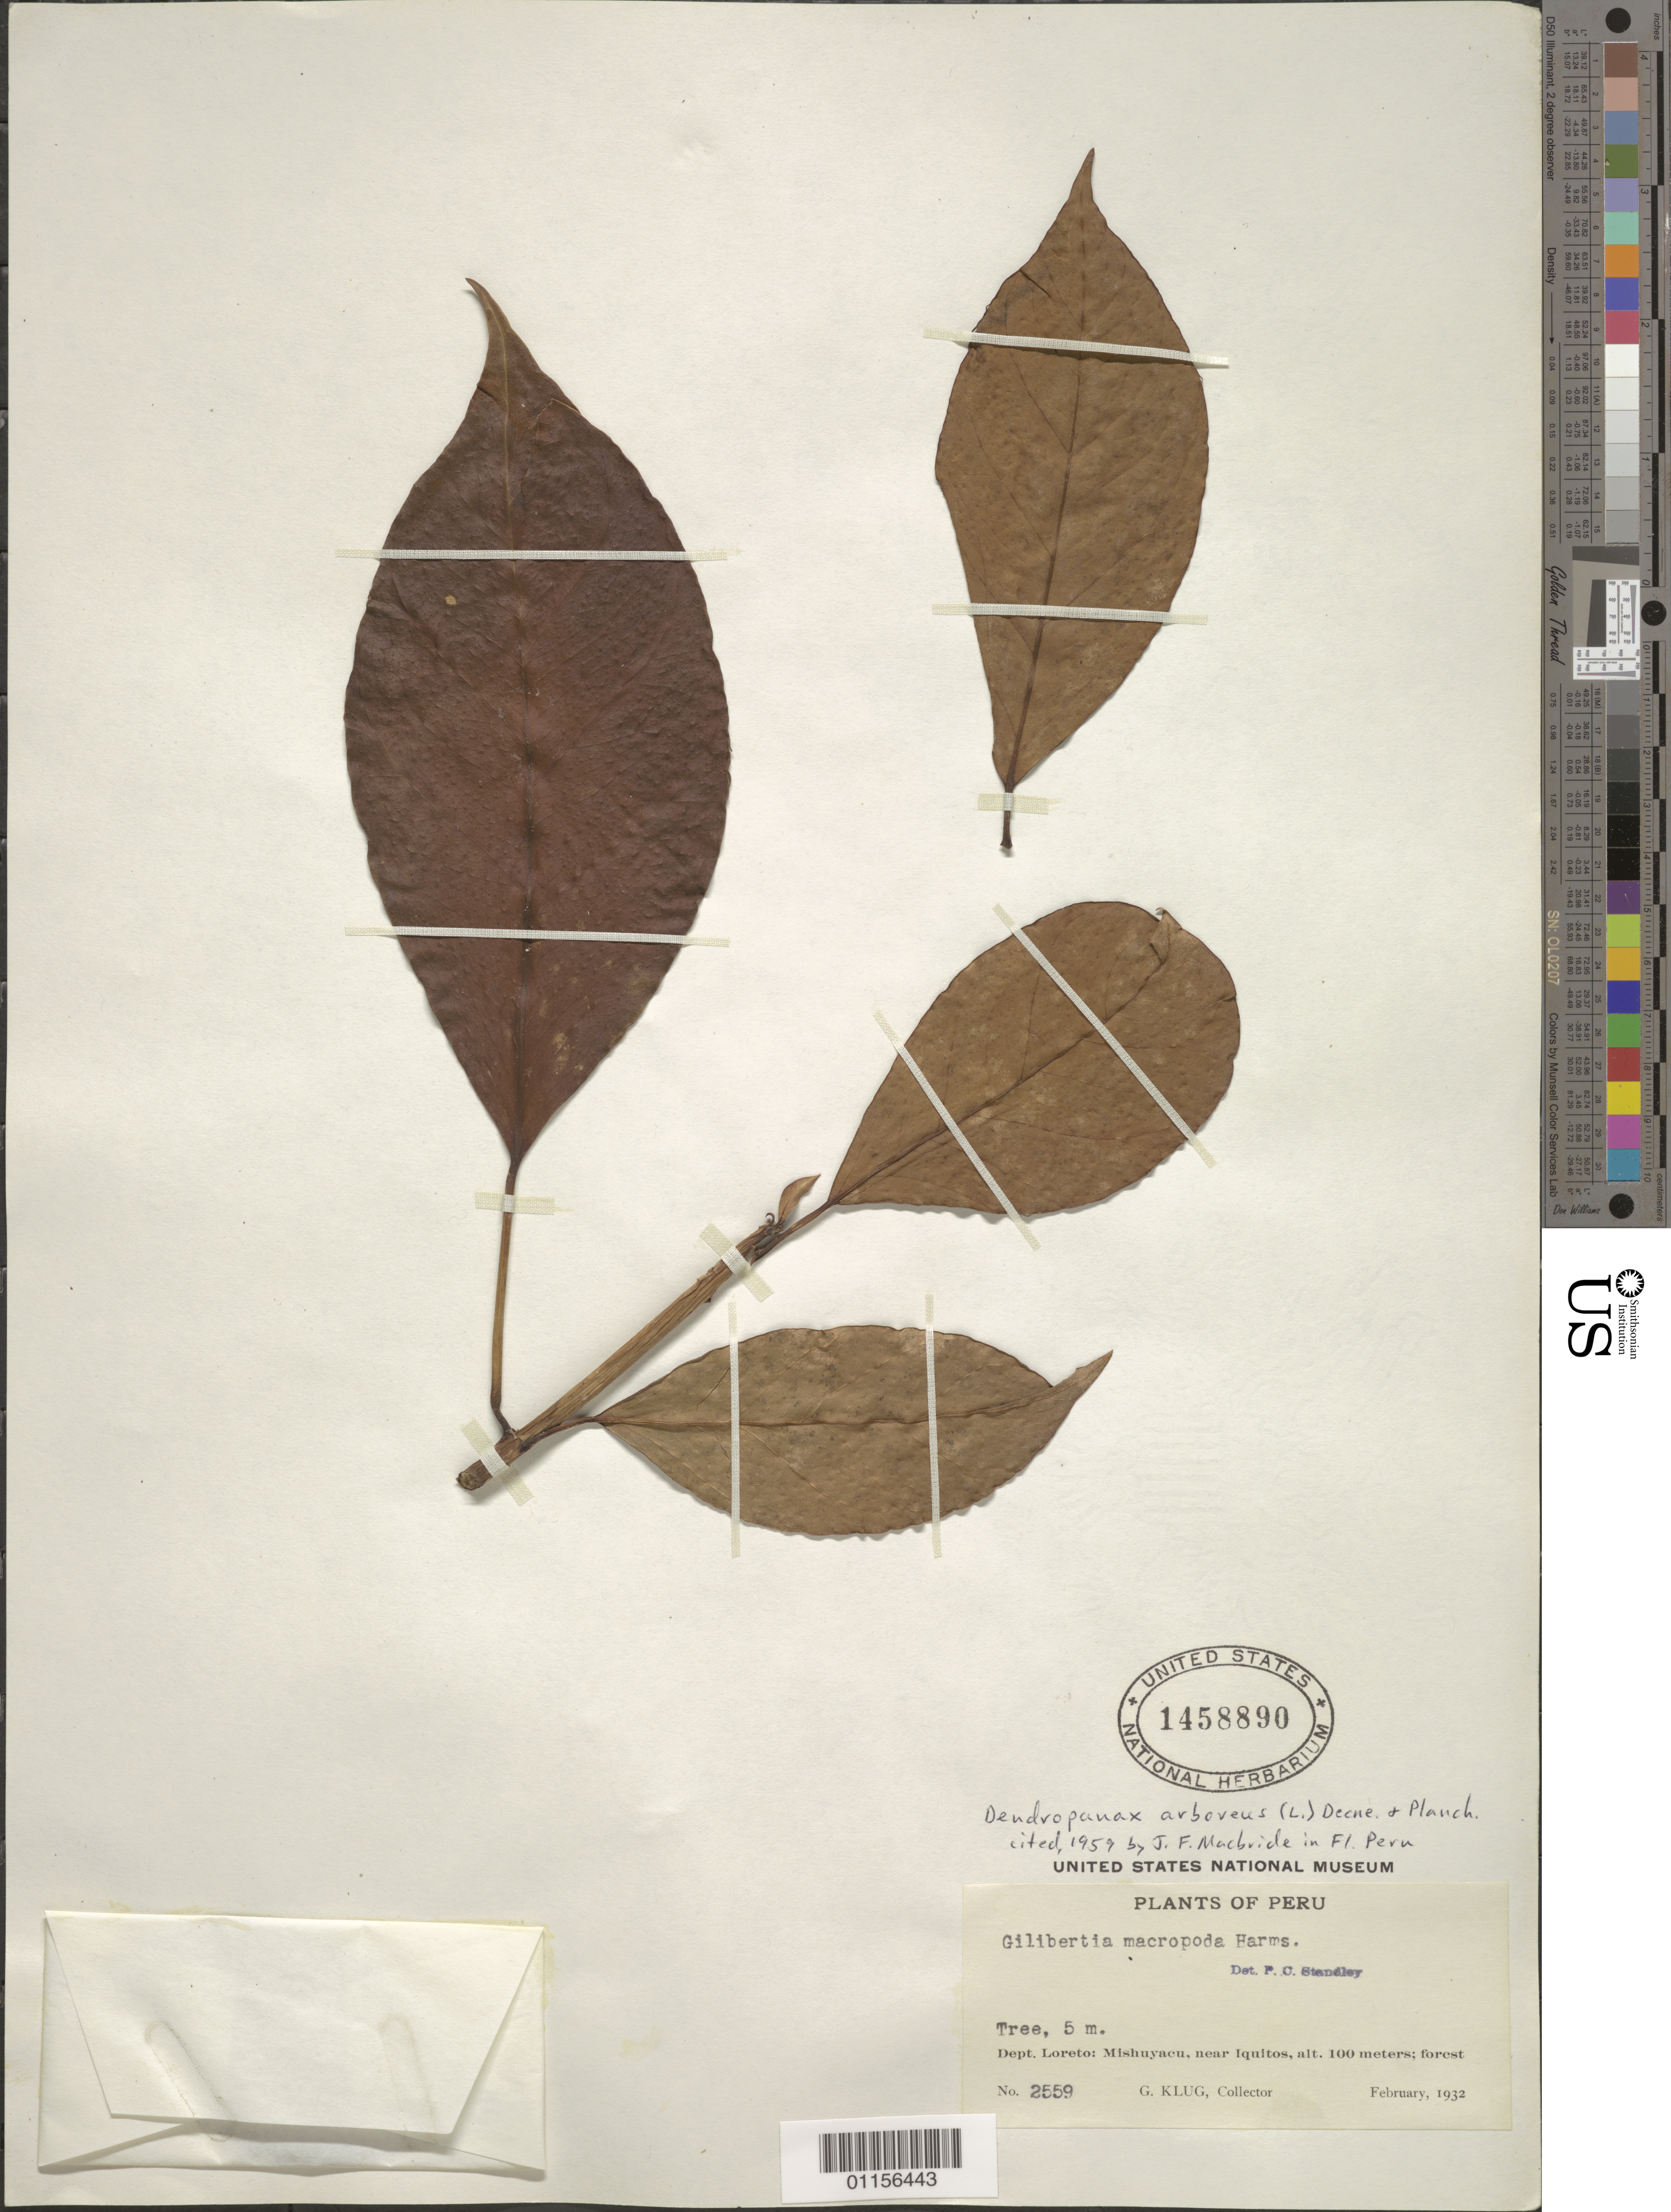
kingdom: Plantae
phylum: Tracheophyta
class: Magnoliopsida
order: Apiales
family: Araliaceae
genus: Dendropanax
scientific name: Dendropanax arboreus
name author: (L.) Decne. & Planch.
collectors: G. Klug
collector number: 2559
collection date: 1932-02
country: Peru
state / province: Loreto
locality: Mishuyacu, near Iquitos.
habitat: Tree, in forest.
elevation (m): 100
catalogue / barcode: US 1458890